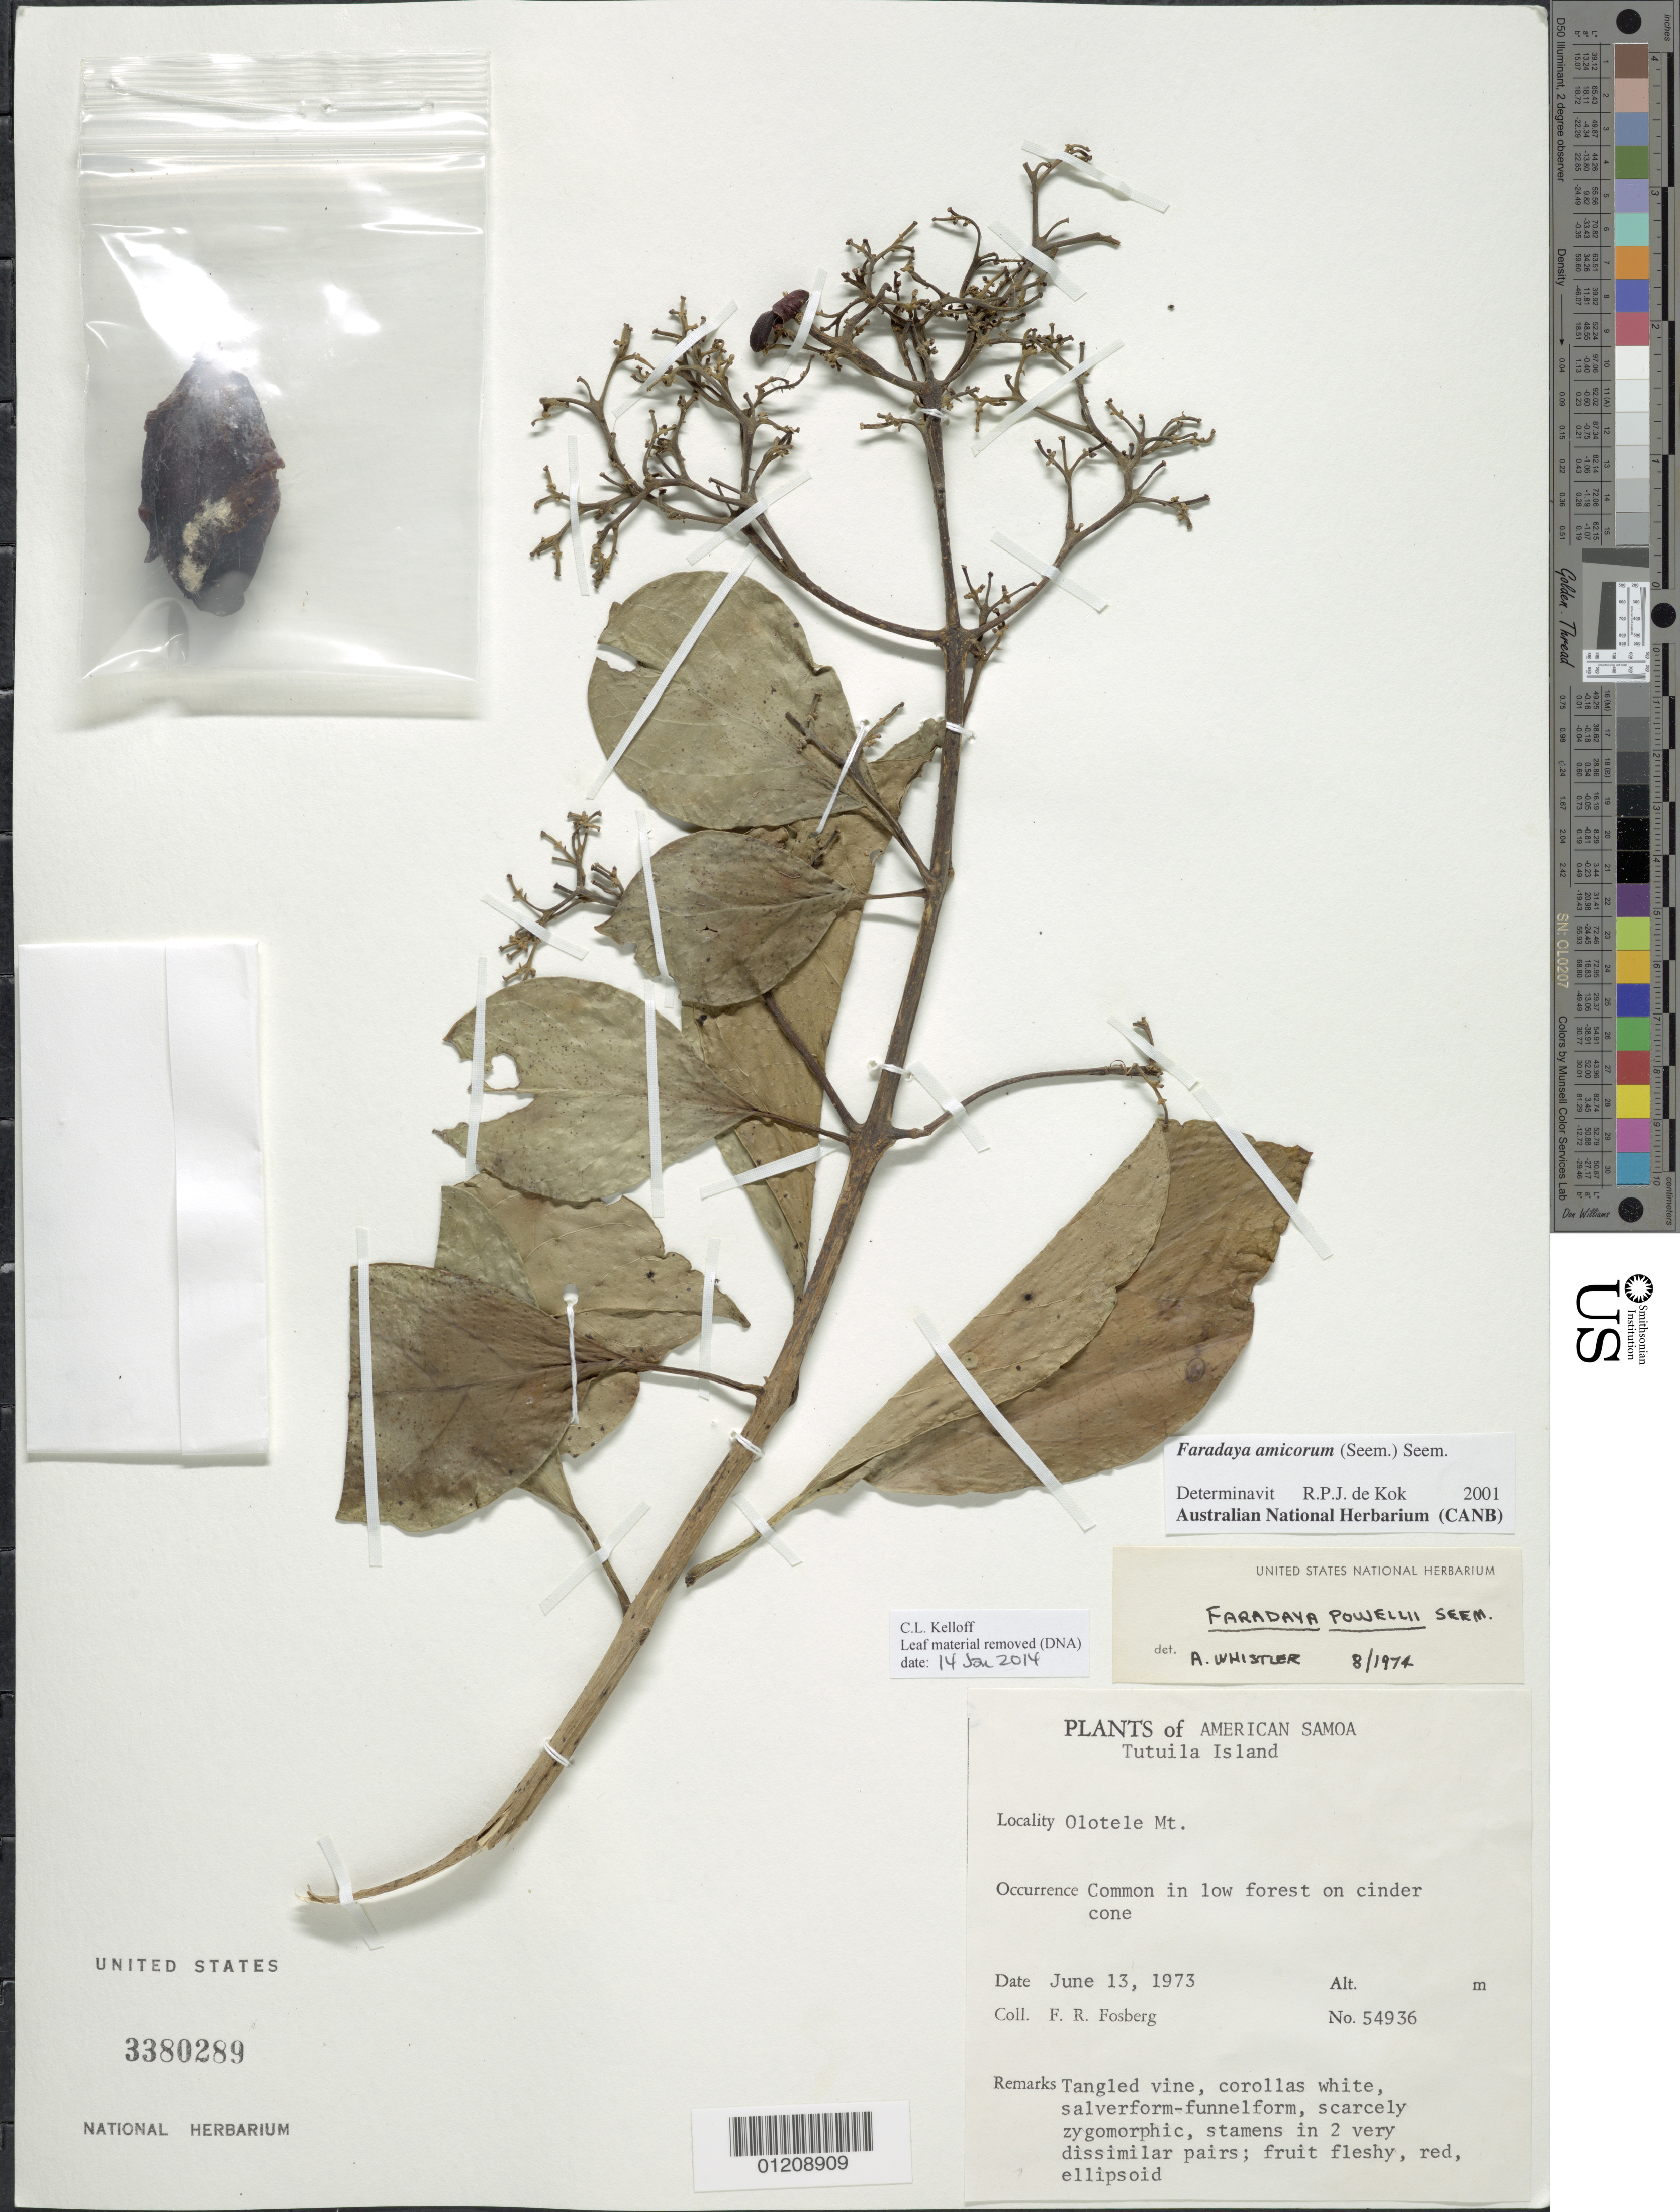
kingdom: Plantae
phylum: Tracheophyta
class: Magnoliopsida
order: Lamiales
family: Lamiaceae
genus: Faradaya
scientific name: Faradaya amicorum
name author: (Seem.) Seem.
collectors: F. R. Fosberg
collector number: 54936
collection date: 1973-06-13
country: American Samoa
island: Tutuila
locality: Olotele Mt.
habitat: common in low forest on cinder cone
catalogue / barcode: US 3380289